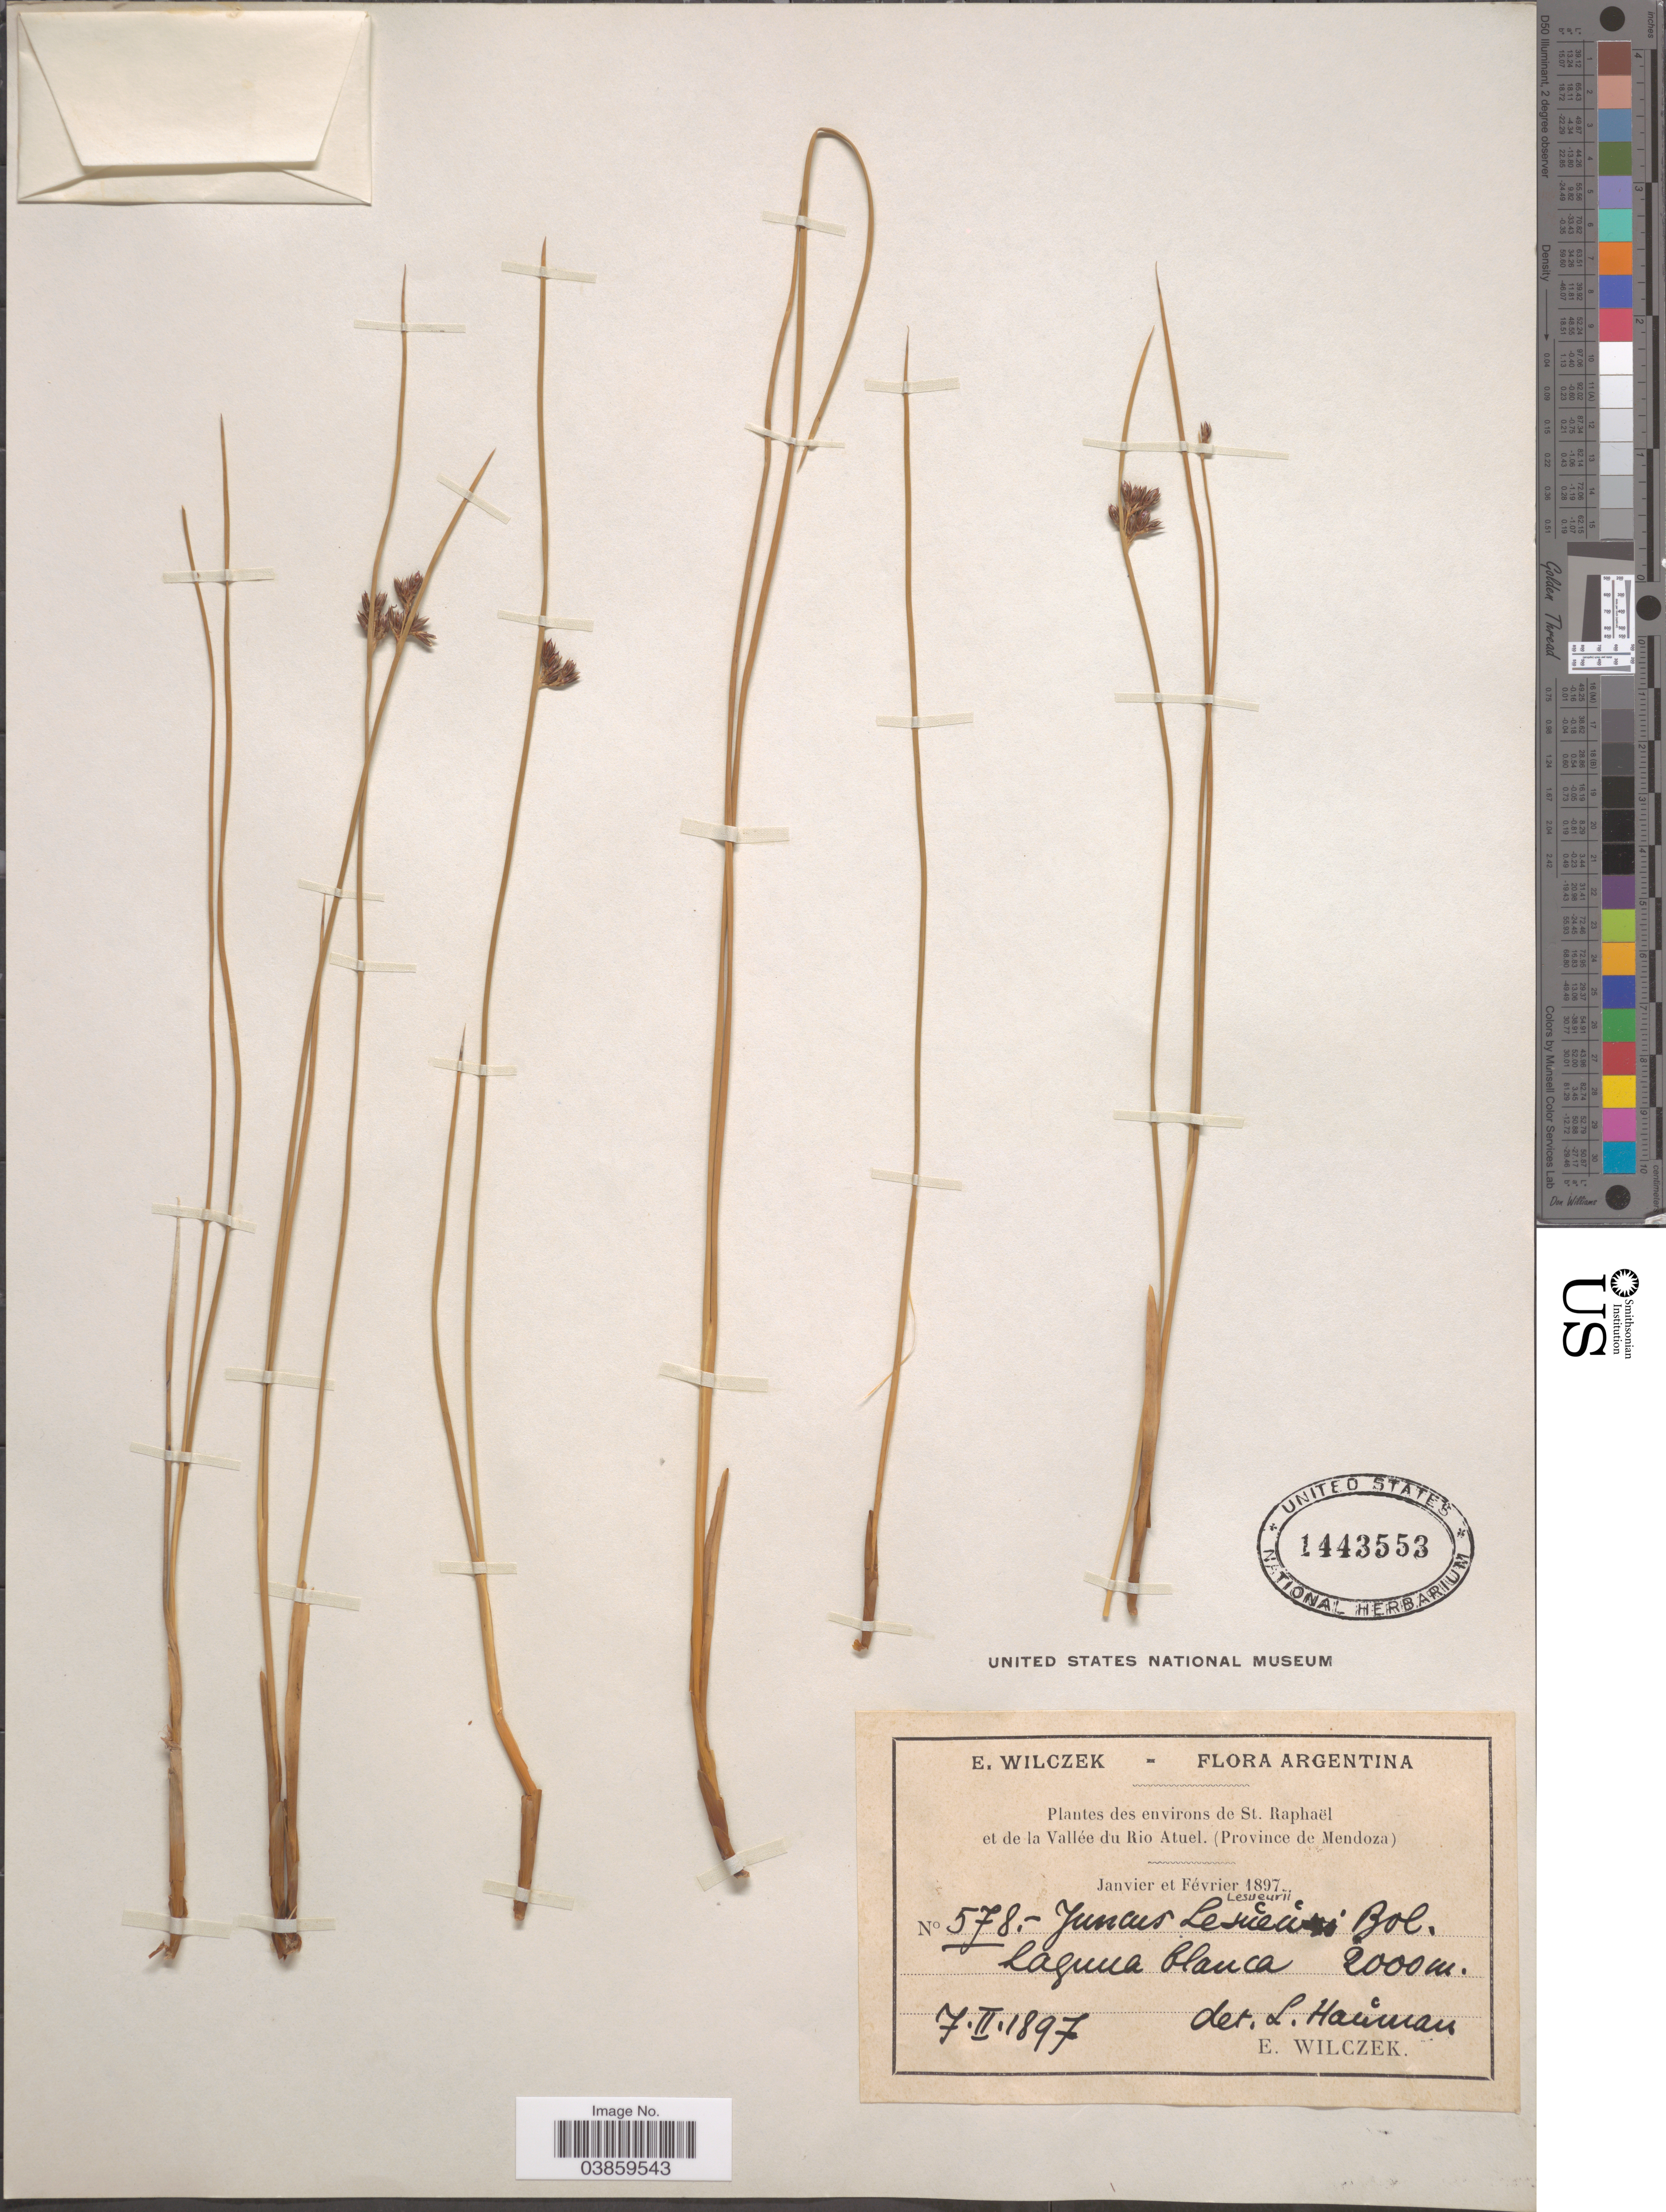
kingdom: Plantae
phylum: Tracheophyta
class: Liliopsida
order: Poales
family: Juncaceae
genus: Juncus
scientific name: Juncus lesueurii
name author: Bol.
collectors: E. Wilczek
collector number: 578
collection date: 1897-02-07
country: Argentina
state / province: Mendoza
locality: Environs de St. Raphaël et de la Vallée du Rio Atuel.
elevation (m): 2000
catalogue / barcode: US 1443553